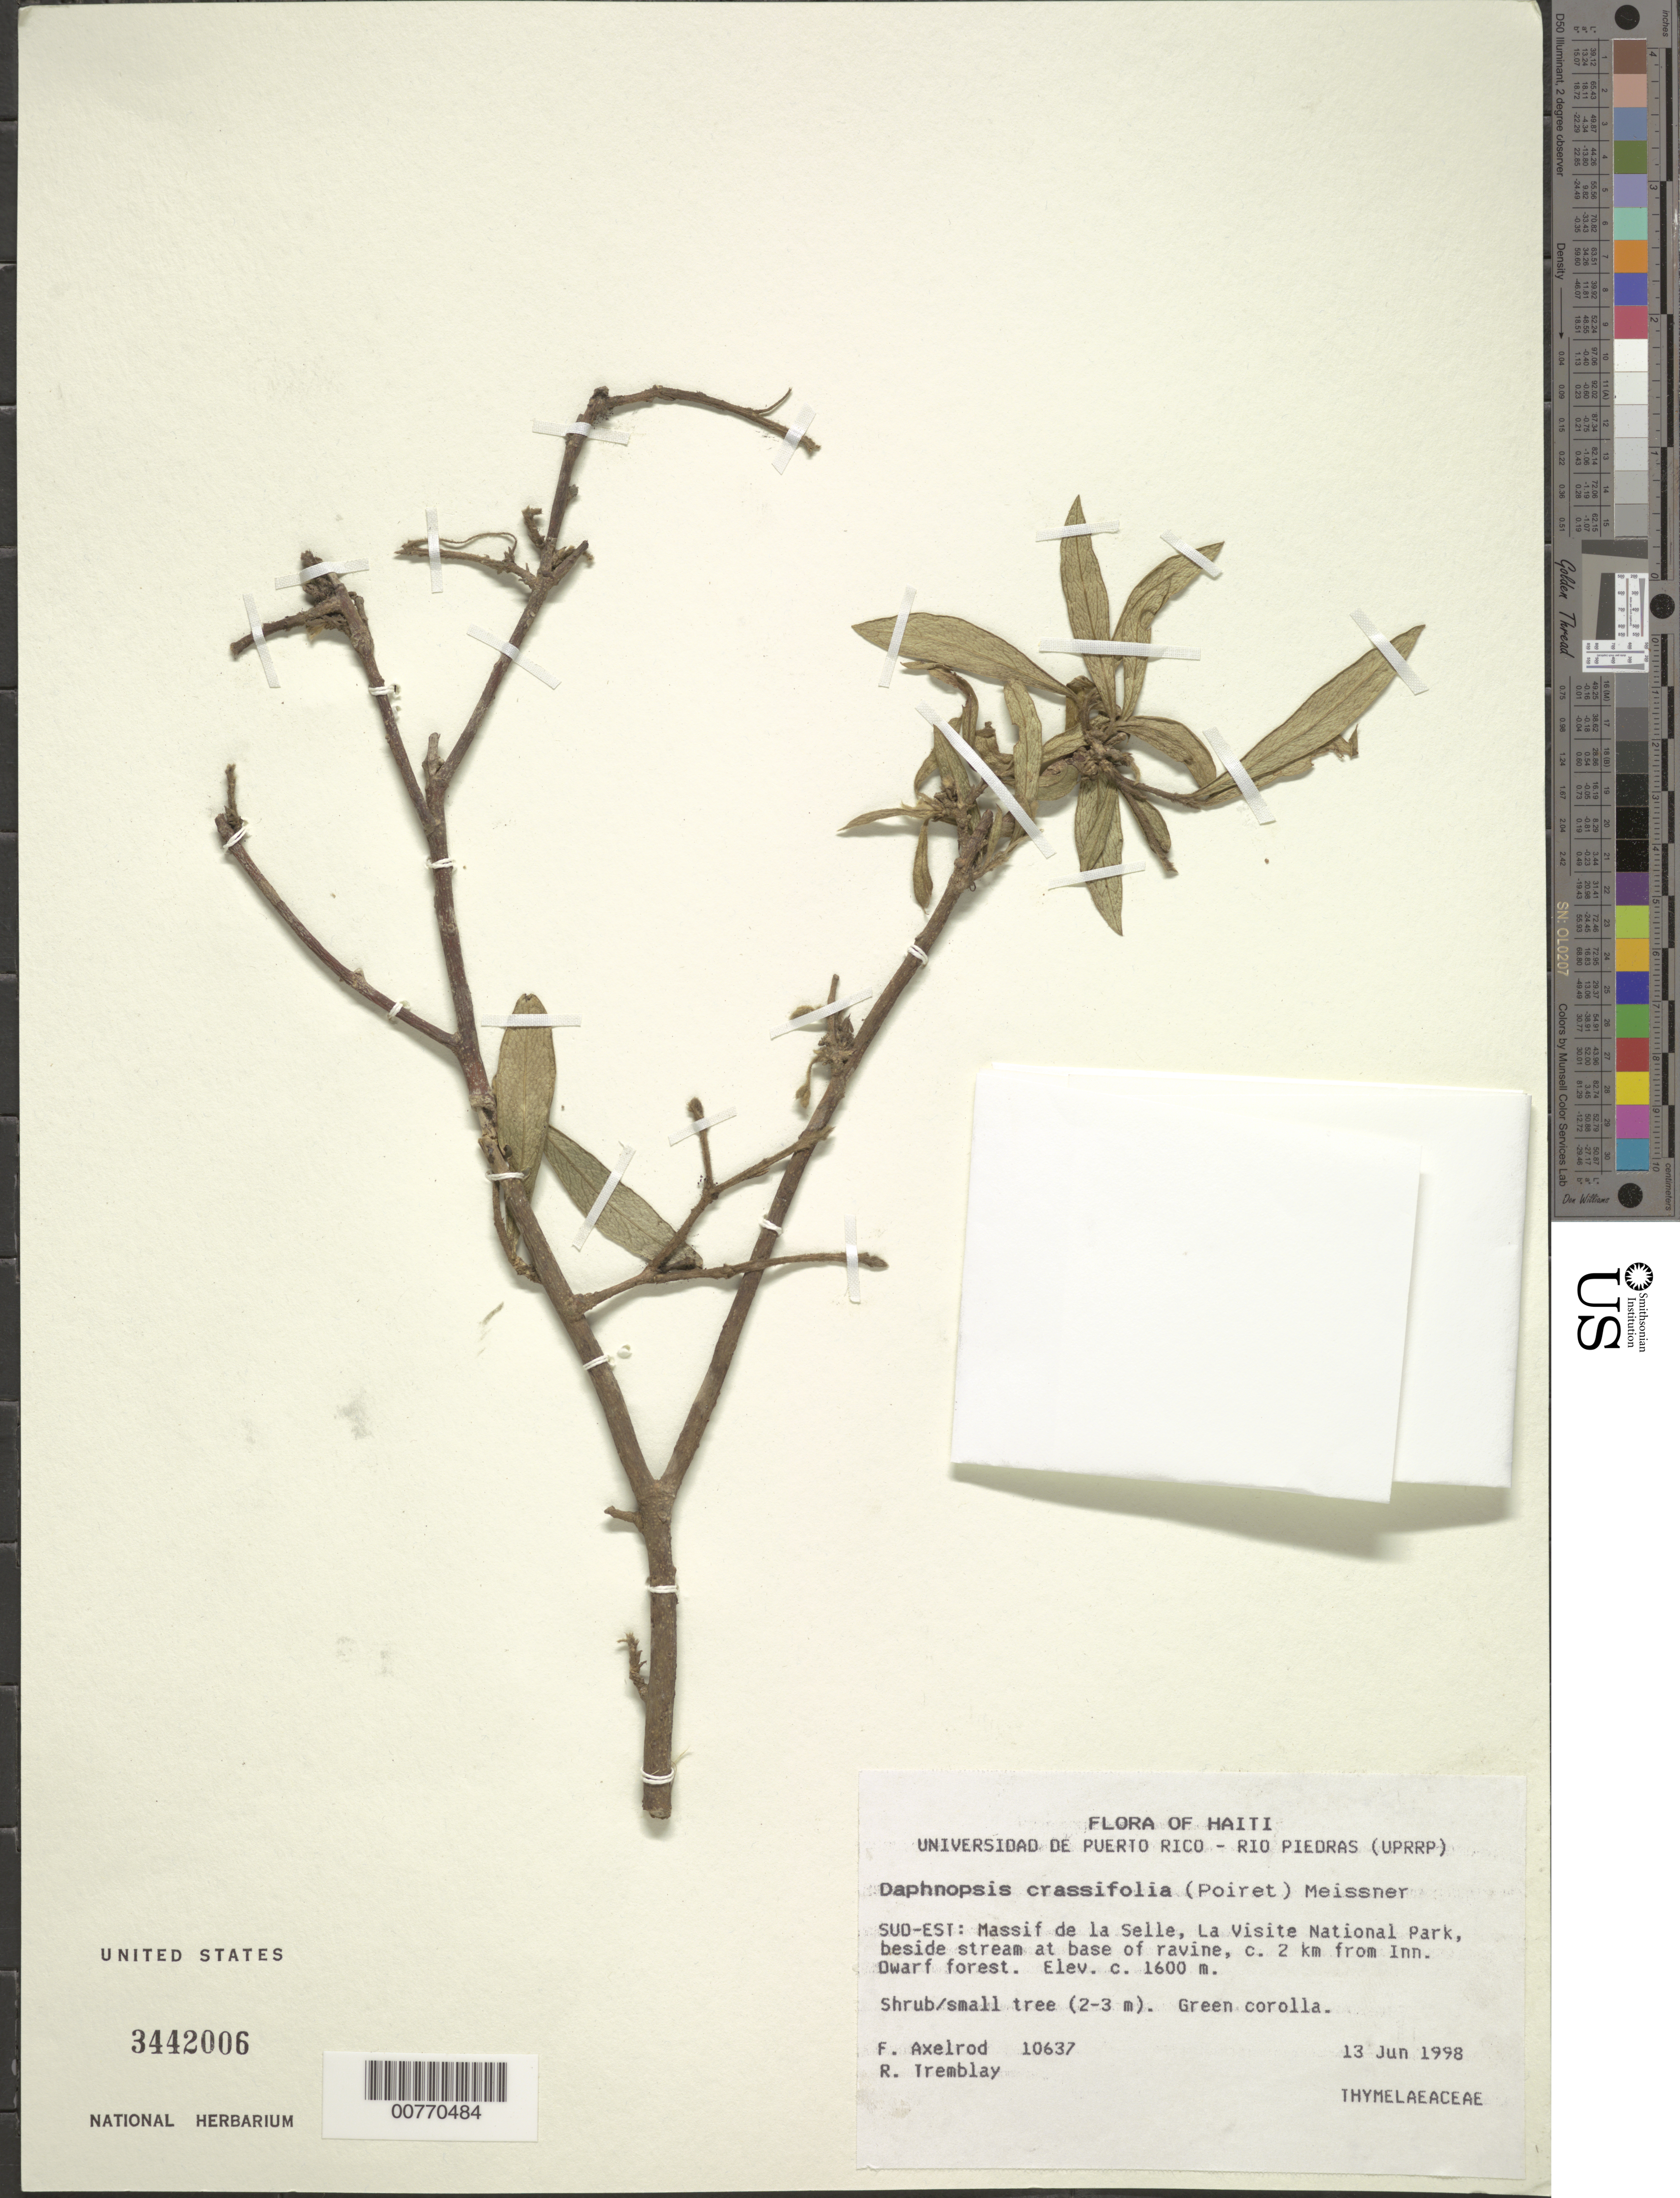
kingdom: Plantae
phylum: Tracheophyta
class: Magnoliopsida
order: Malvales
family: Thymelaeaceae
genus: Daphnopsis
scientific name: Daphnopsis crassifolia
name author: (Poir.) Meisn.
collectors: F. S. Axelrod & R. L. Tremblay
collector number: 10637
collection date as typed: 13 Jun 1988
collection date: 1988-06-13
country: Haiti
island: Hispaniola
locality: Southeast of Massif de la Selle, La Visite National Park, 2 km from Inn. Owarf Forest.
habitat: Beside stream at base of ravine.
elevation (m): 1600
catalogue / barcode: US 3442006